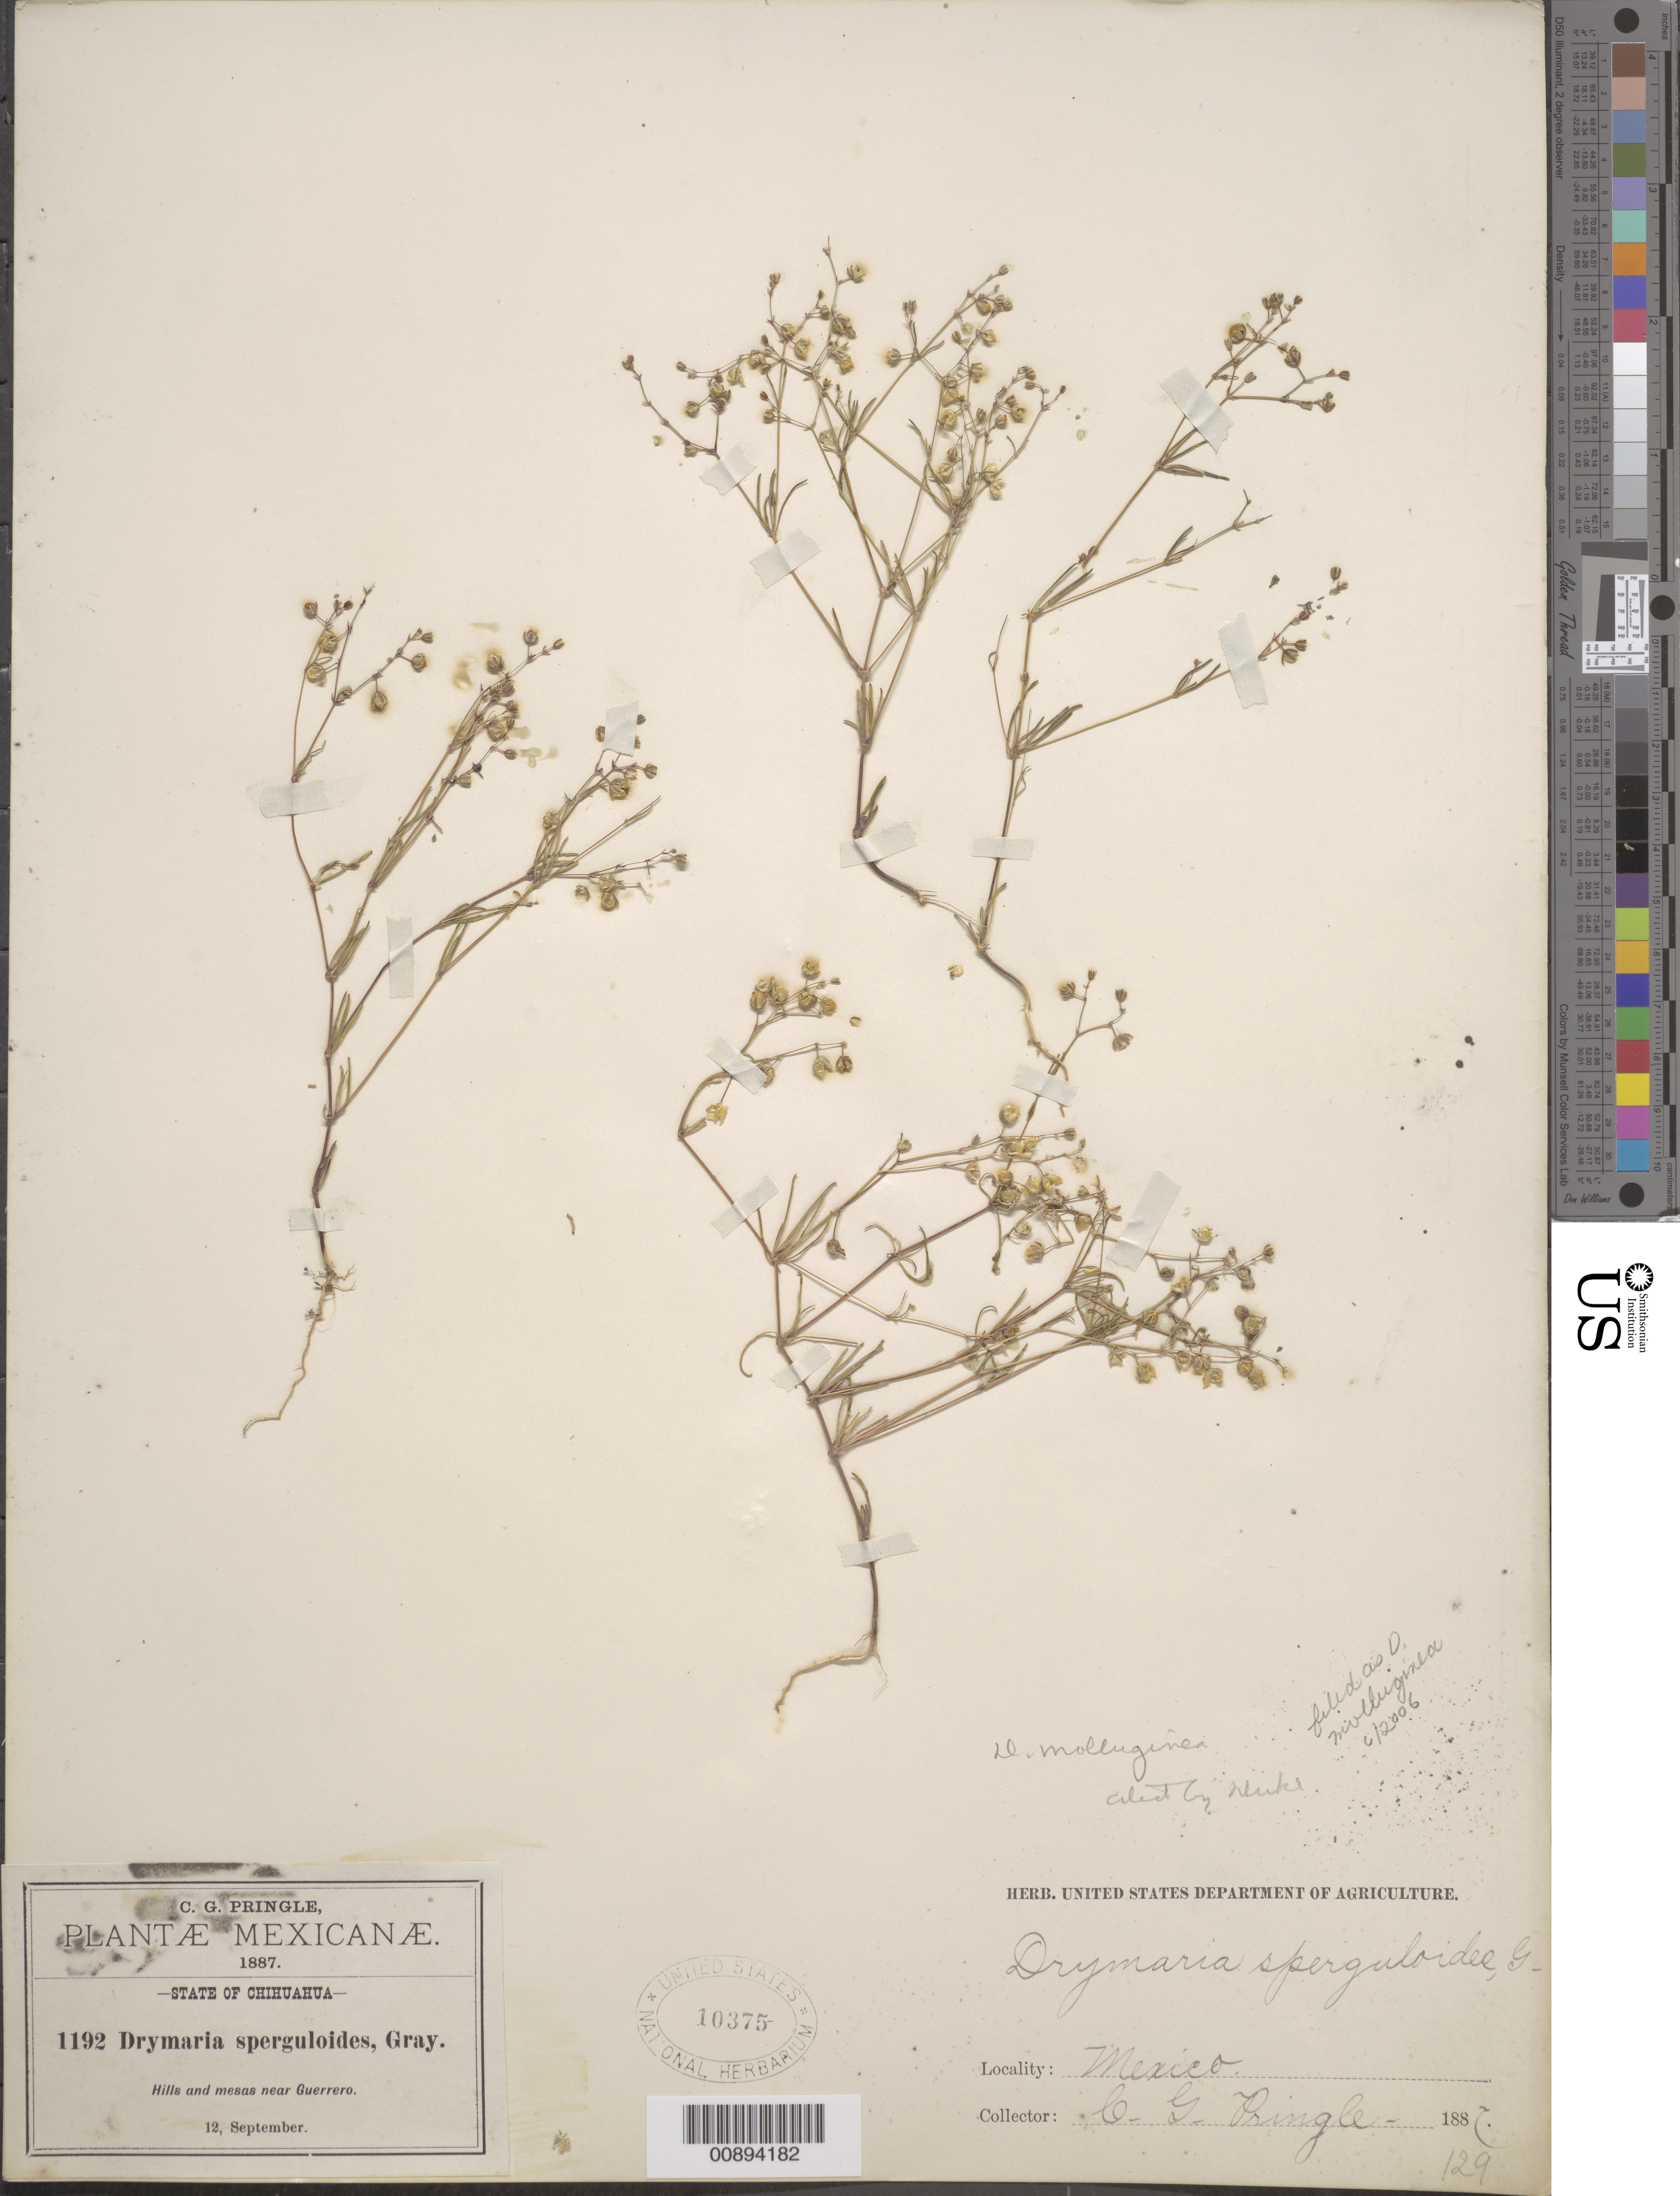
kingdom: Plantae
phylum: Tracheophyta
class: Magnoliopsida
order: Caryophyllales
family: Caryophyllaceae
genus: Drymaria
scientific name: Drymaria molluginea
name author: (Ser.) Didr.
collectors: C. G. Pringle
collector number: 1192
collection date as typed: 12 Sep 1887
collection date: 1887-09-12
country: Mexico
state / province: Chihuahua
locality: Near Guerrero, Chihuahua.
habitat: Hills and mesas.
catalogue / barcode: US 10375